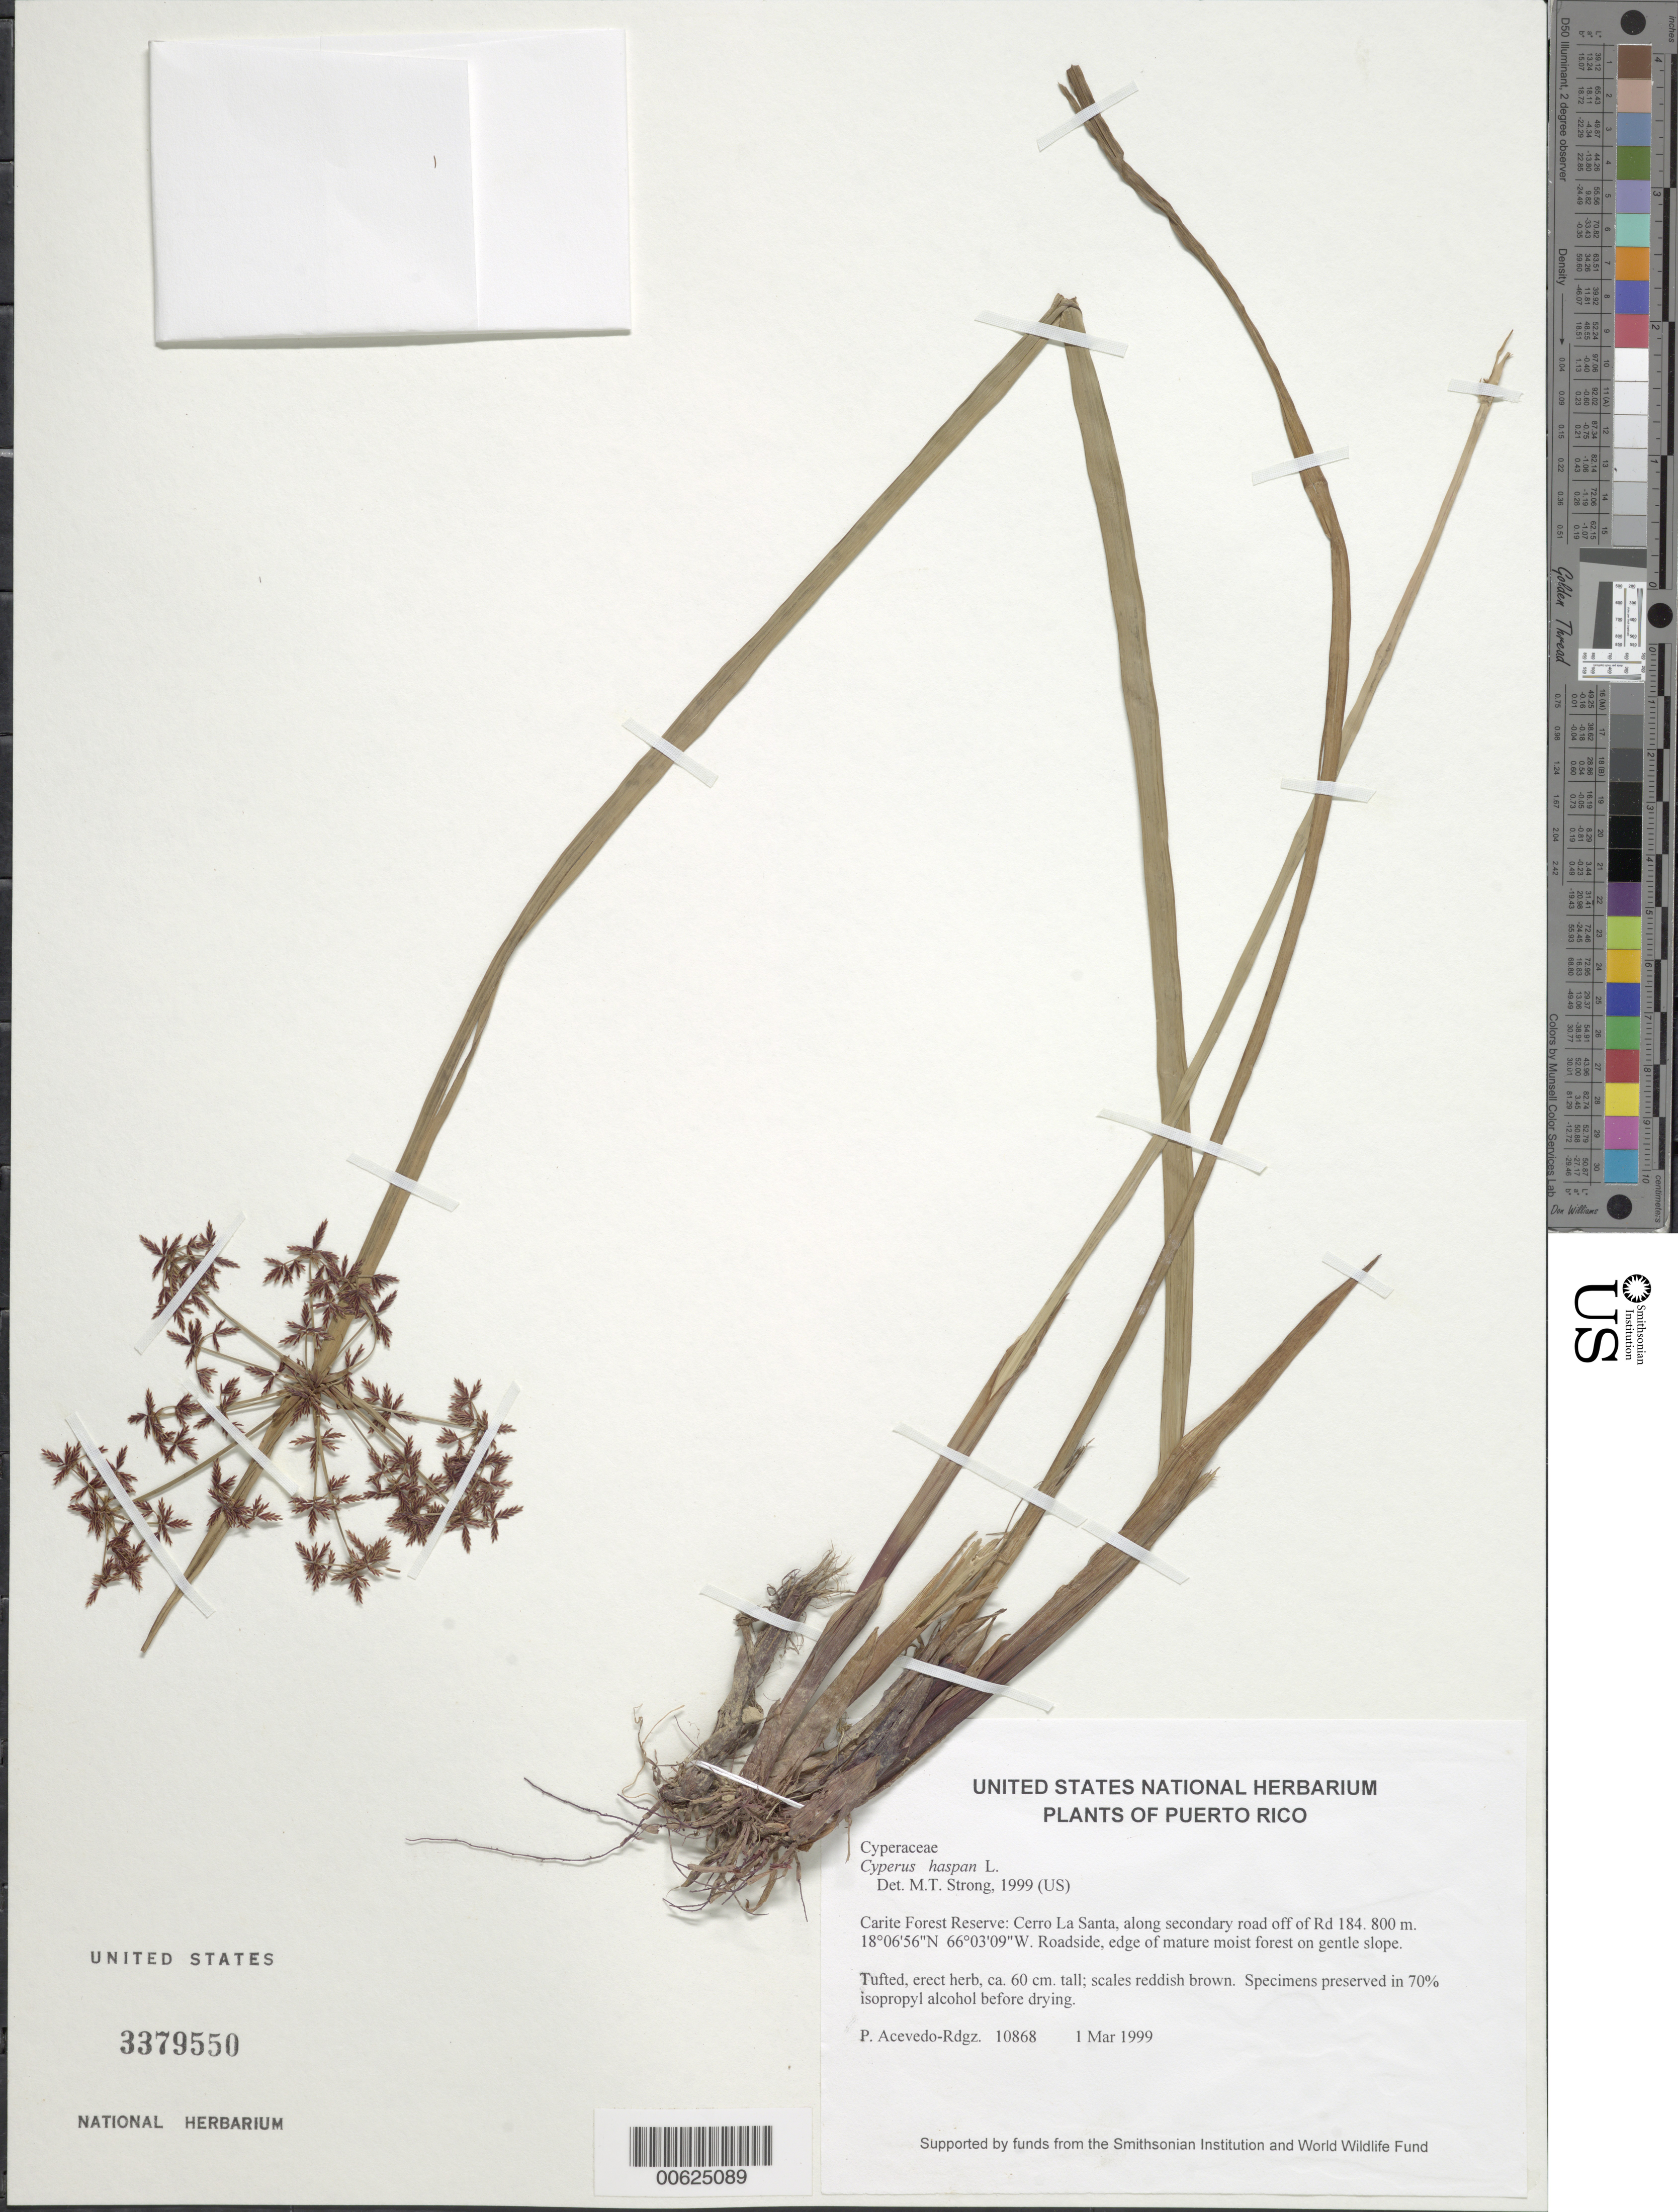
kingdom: Plantae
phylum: Tracheophyta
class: Liliopsida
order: Poales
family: Cyperaceae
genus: Cyperus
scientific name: Cyperus haspan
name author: L.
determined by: Strong, M. T., (US), Smithsonian Institution - National Museum of Natural History (UNITED STATES)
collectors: P. Acevedo-Rodr.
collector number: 10868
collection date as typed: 01 Mar 1999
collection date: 1999-03-01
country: Puerto Rico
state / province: San Lorenzo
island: Puerto Rico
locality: Cayey; Carite Forest Reserve: Cerro La Santa, along secondary road off of Rd 184.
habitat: Roadside, edge of mature moist forest on gentle slope.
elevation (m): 800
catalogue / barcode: US 3379550